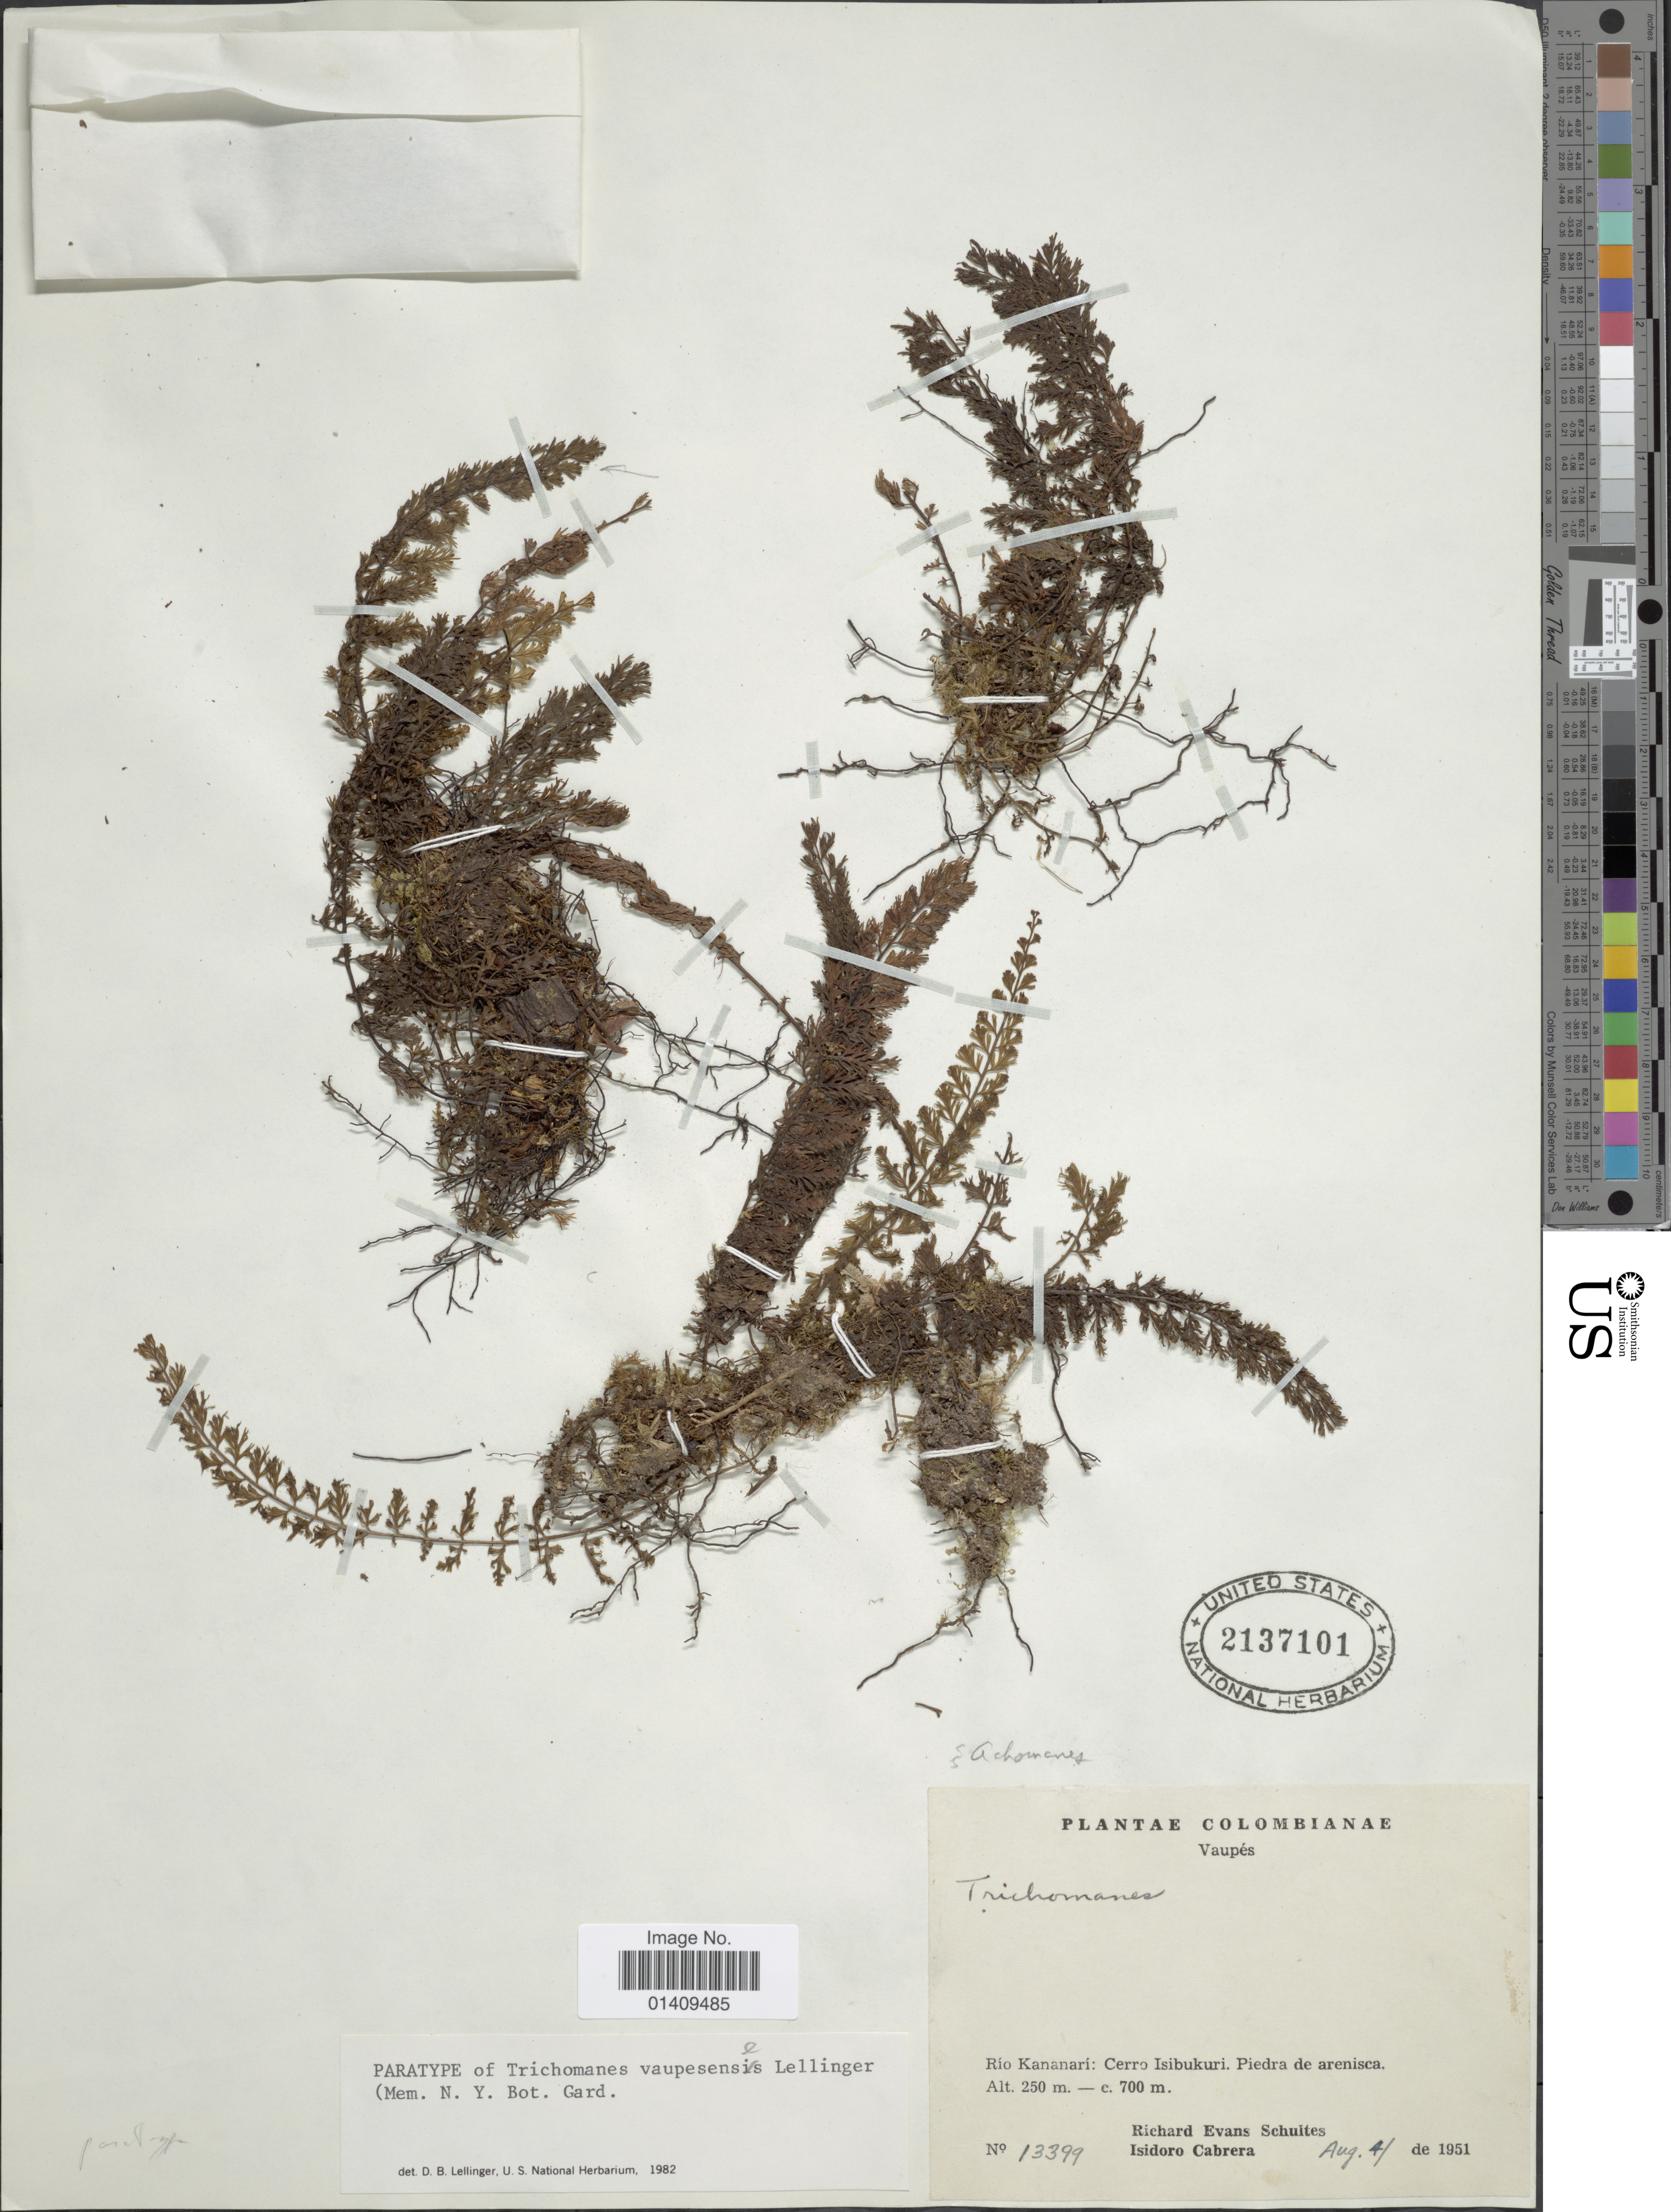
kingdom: Plantae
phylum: Tracheophyta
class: Polypodiopsida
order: Hymenophyllales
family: Hymenophyllaceae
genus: Trichomanes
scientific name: Trichomanes vaupesensis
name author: Lellinger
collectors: R. E. Schultes & I. Cabrera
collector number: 13399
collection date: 1951-08-04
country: Colombia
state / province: Vaupés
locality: Rio Kananari: Cerro Isibukuri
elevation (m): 250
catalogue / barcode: US 2137101